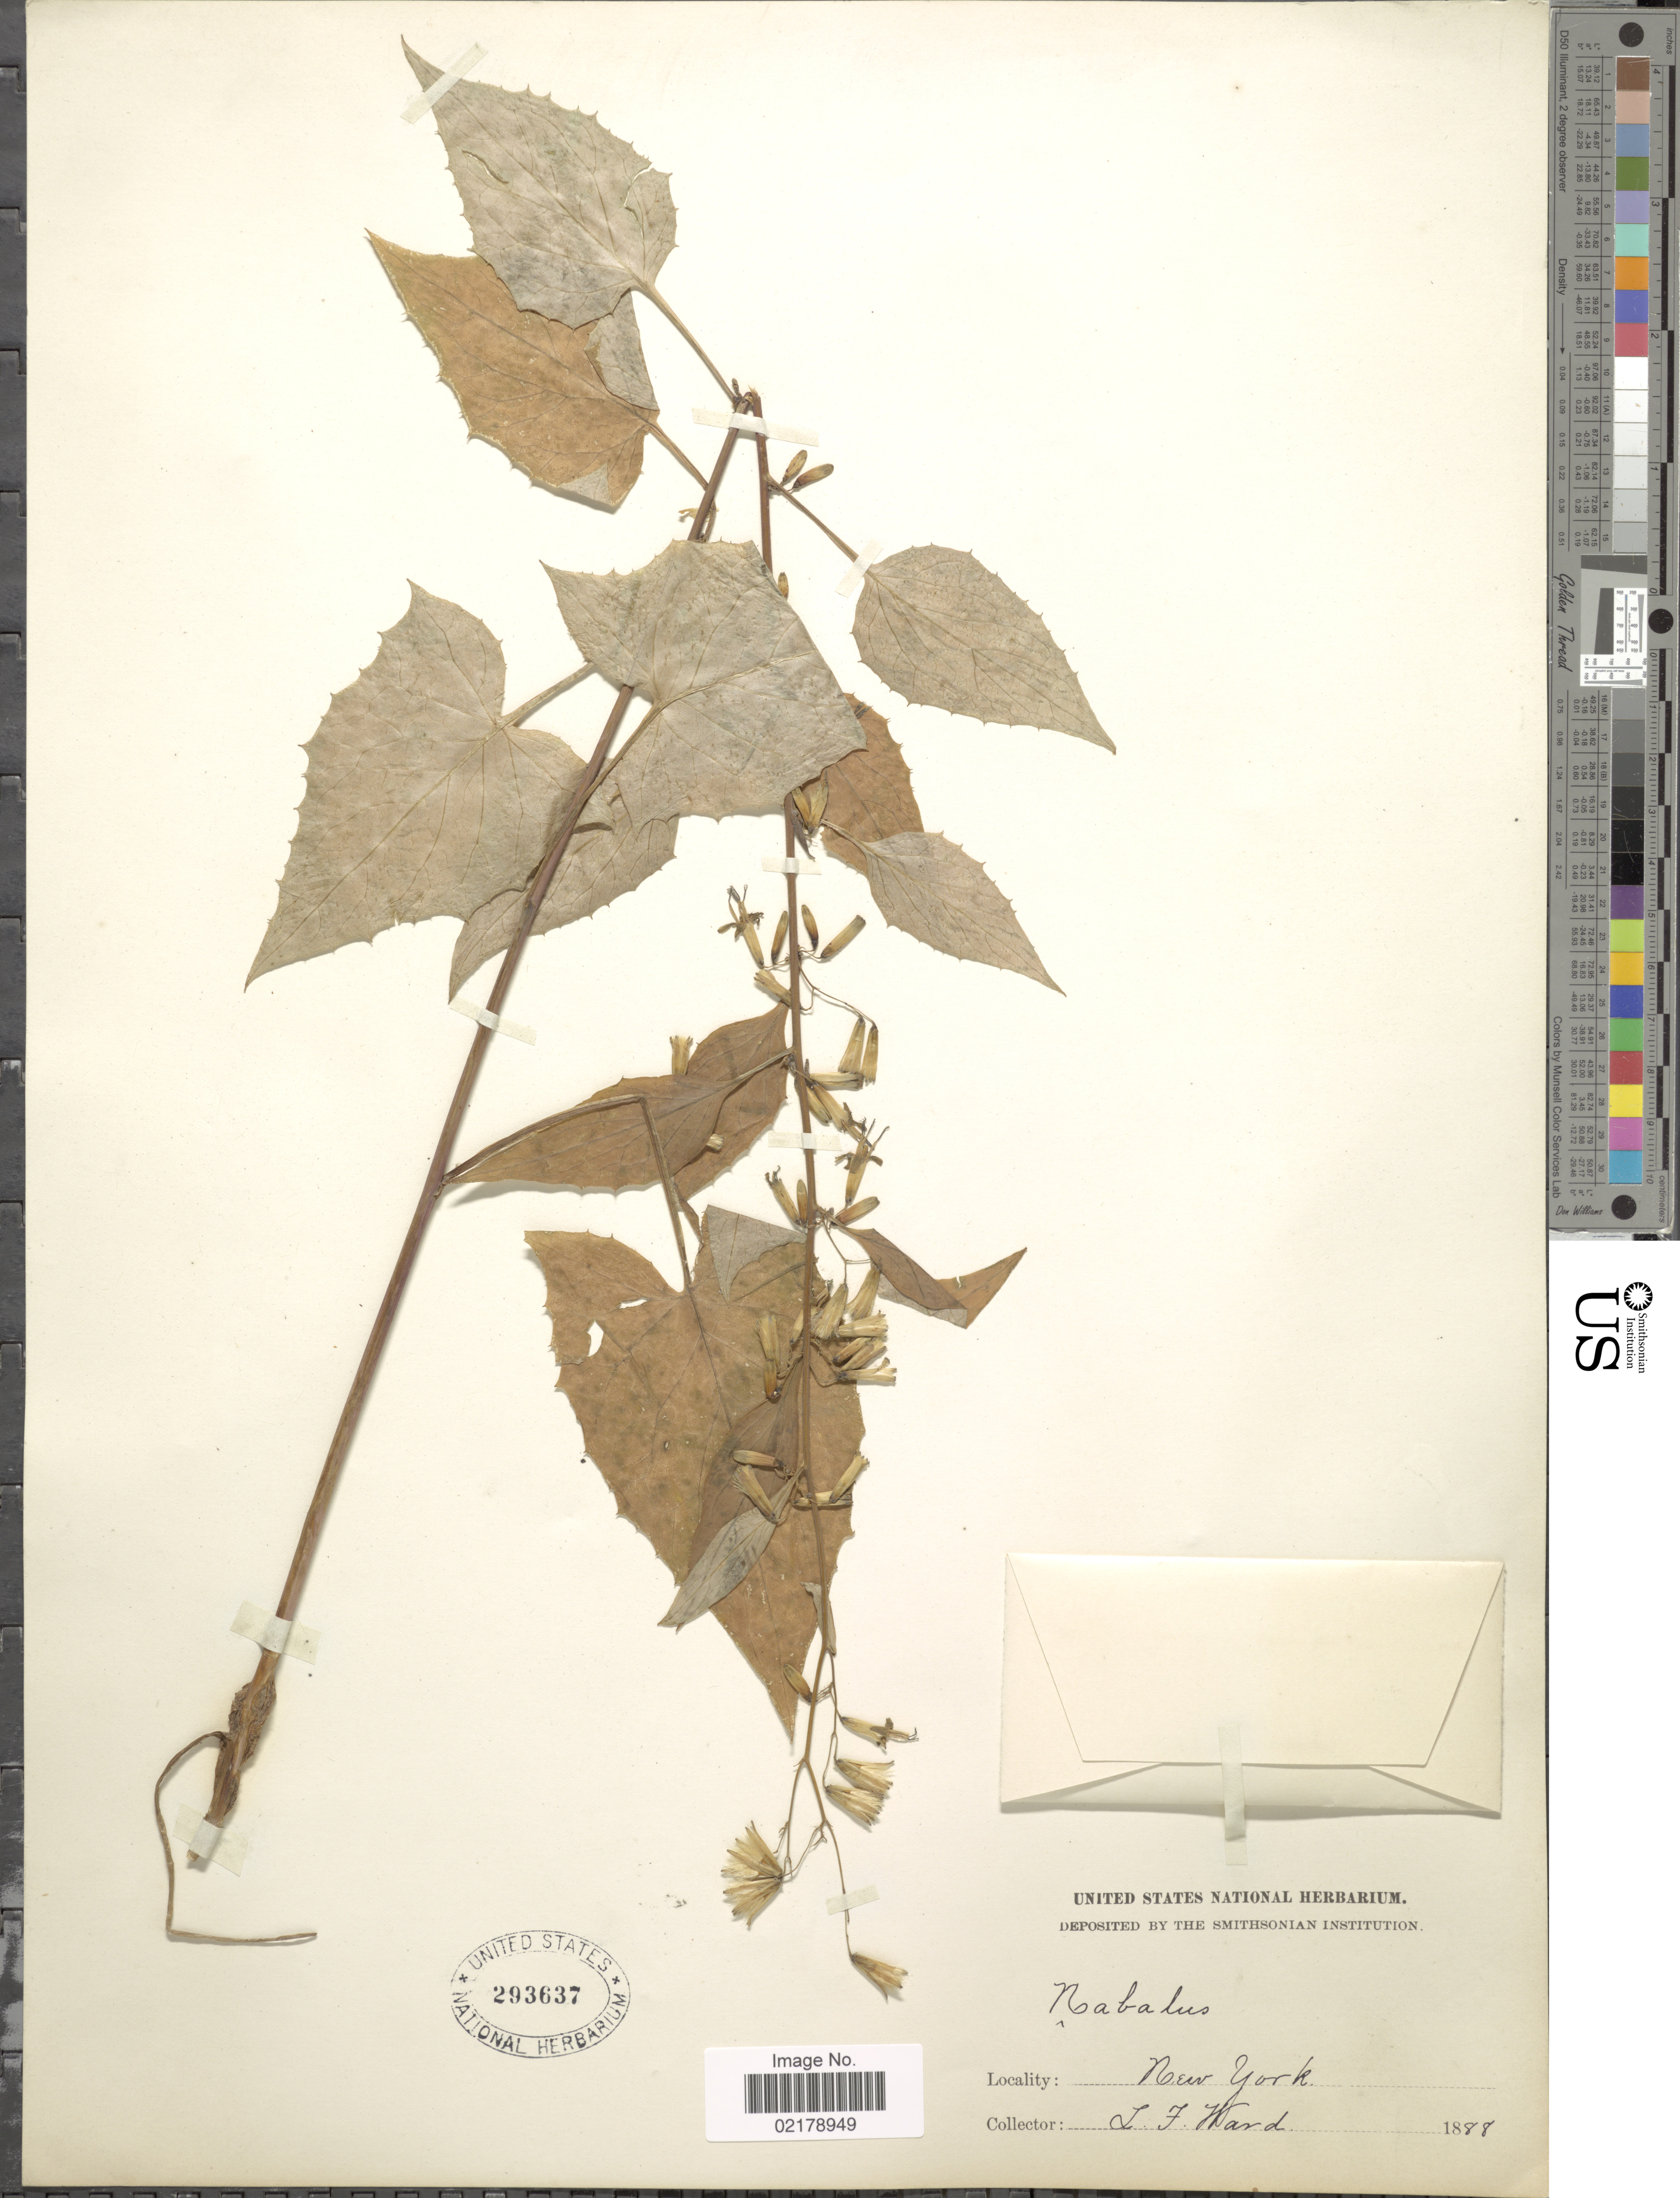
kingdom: Plantae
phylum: Tracheophyta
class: Magnoliopsida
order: Asterales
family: Asteraceae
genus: Nabalus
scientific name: Nabalus altissimus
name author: (L.) Hook.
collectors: L. Ward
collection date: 1888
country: United States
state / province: New York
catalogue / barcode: US 293637